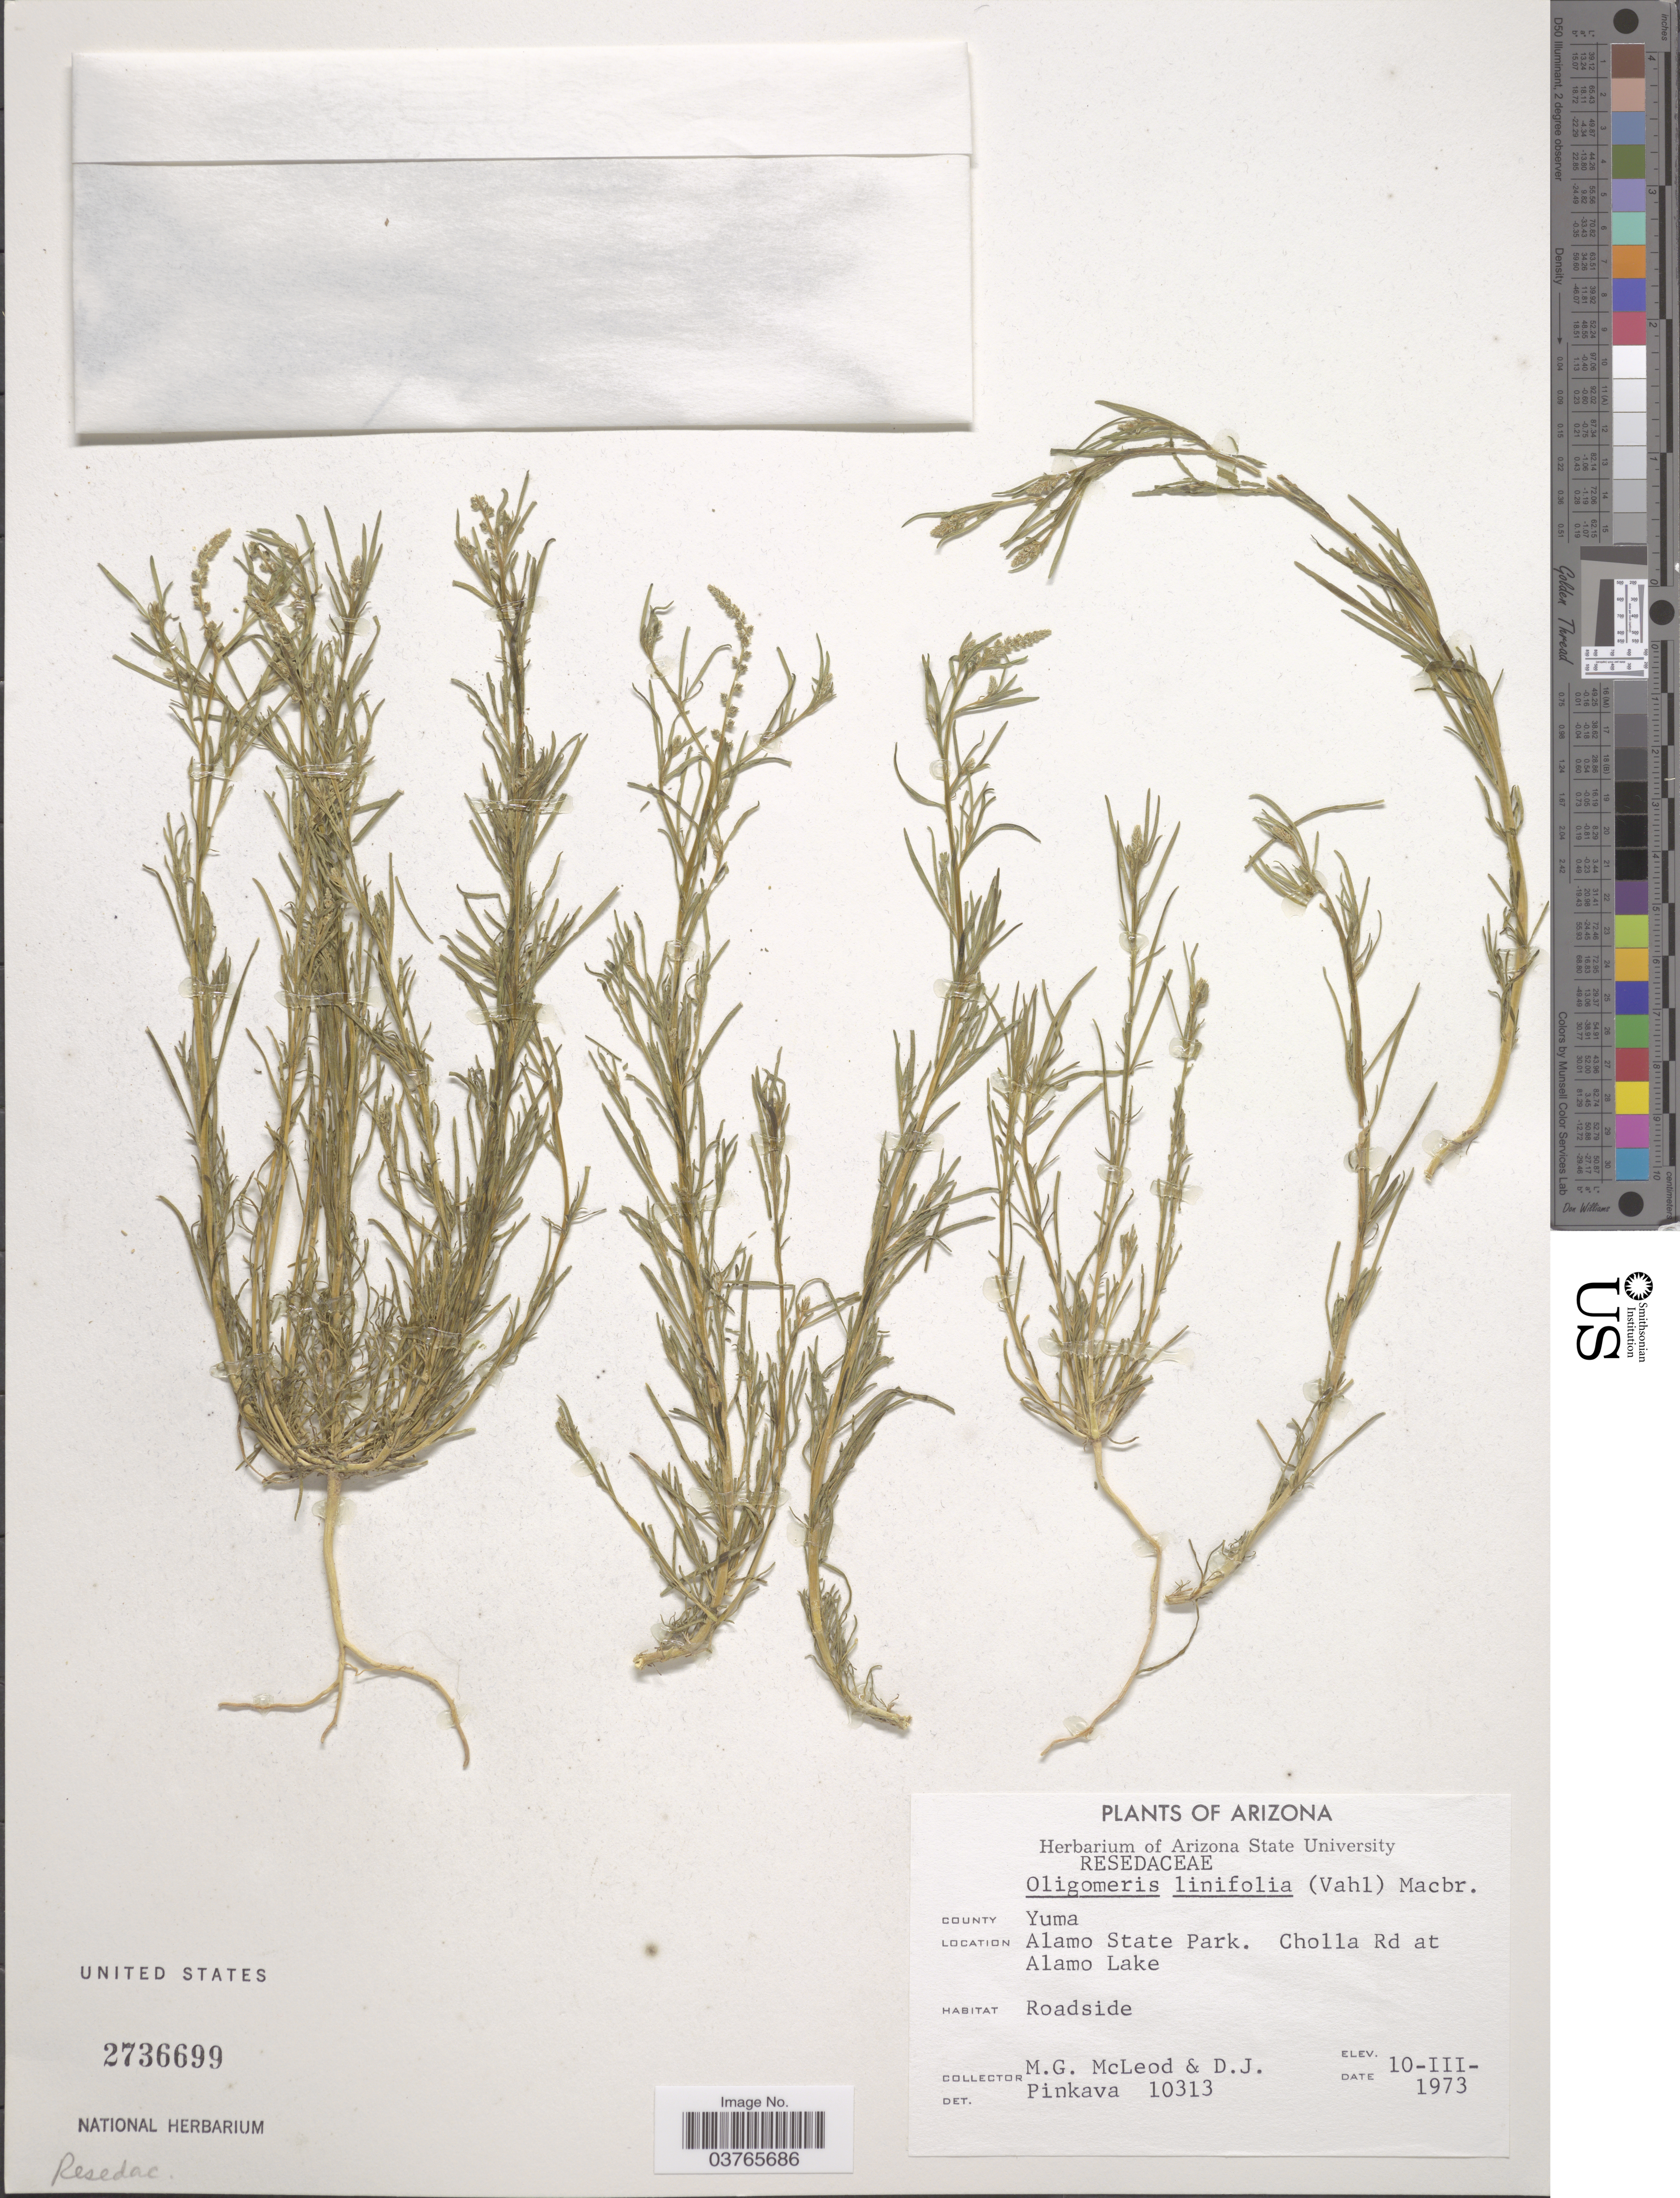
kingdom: Plantae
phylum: Tracheophyta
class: Magnoliopsida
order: Brassicales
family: Resedaceae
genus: Oligomeris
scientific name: Oligomeris linifolia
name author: (Vahl) J.F. Macbr.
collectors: M. McLeod & D. J. Pinkava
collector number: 10313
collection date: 1973-03-10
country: United States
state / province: Arizona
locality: County Yuma. Alamo State Park. Cholla Rd at Alamo Lake.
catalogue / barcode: US 2736699